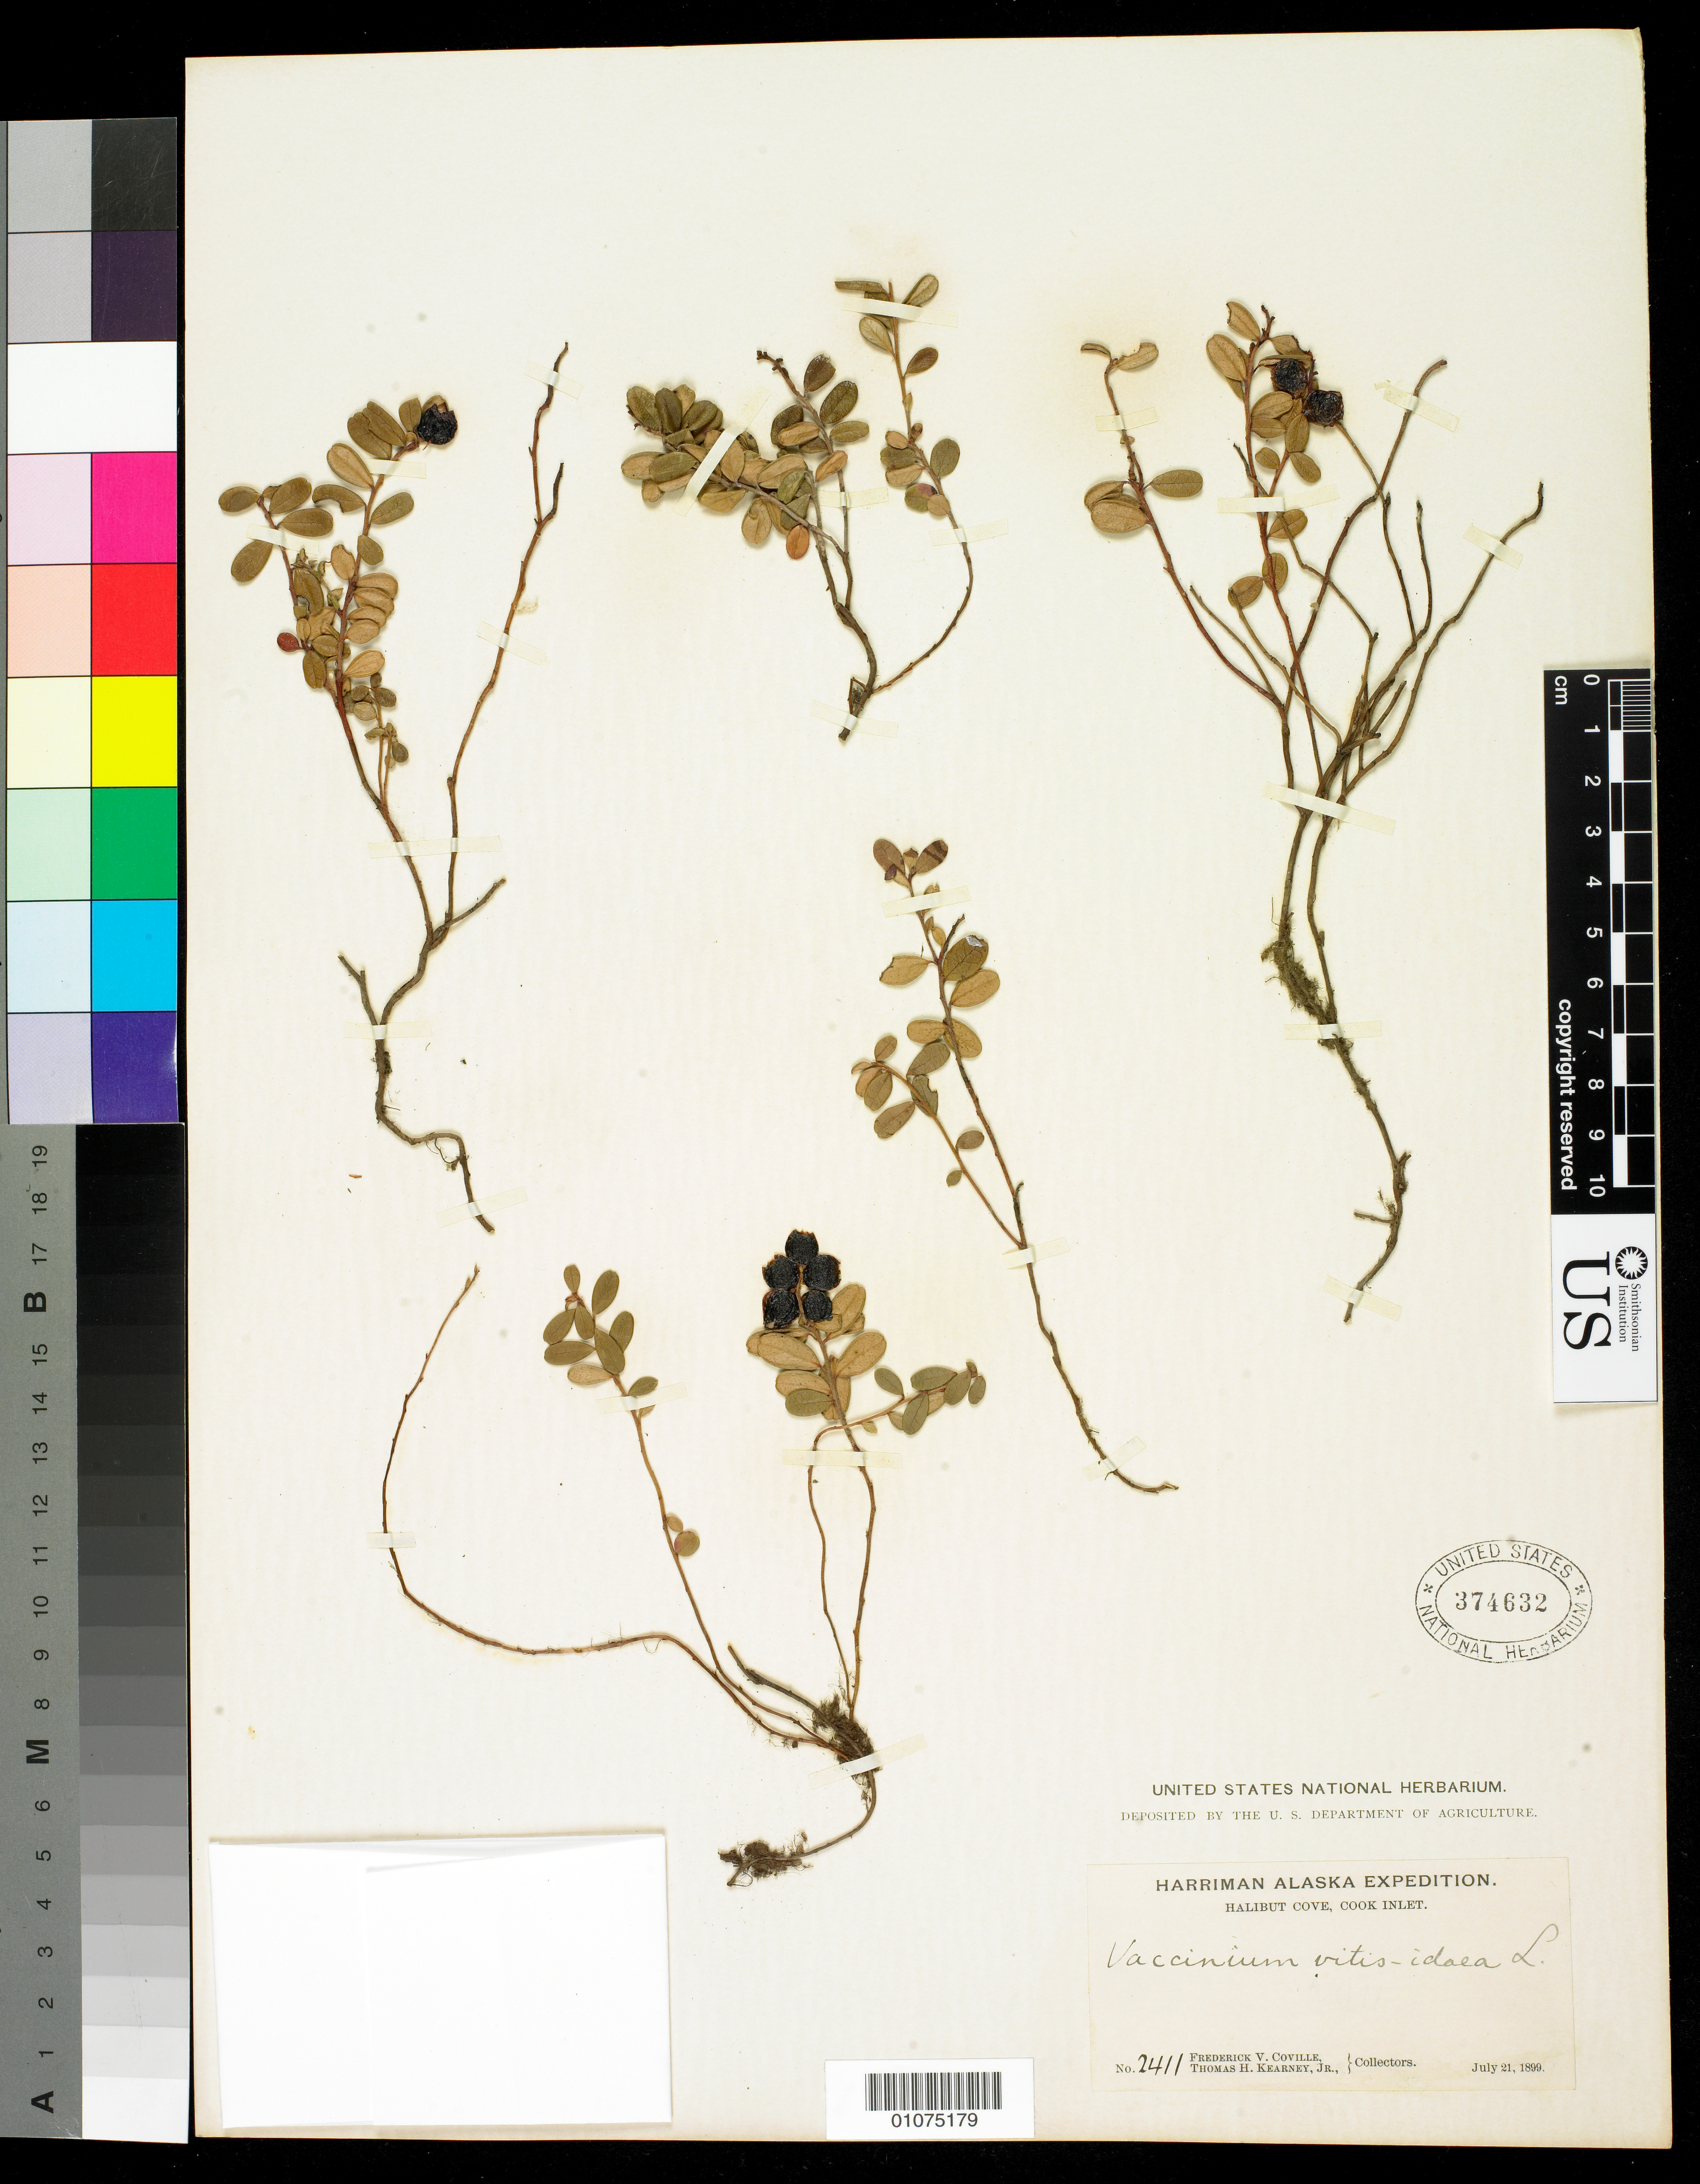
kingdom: Plantae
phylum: Tracheophyta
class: Magnoliopsida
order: Ericales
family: Ericaceae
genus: Vaccinium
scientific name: Vaccinium vitis-idaea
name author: L.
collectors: F. V. Coville & T. H. Kearney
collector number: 2411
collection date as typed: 21 Jul 1899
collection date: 1899-07-21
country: United States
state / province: Alaska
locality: Halibut Cove, Cook Inlet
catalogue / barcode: US 374632